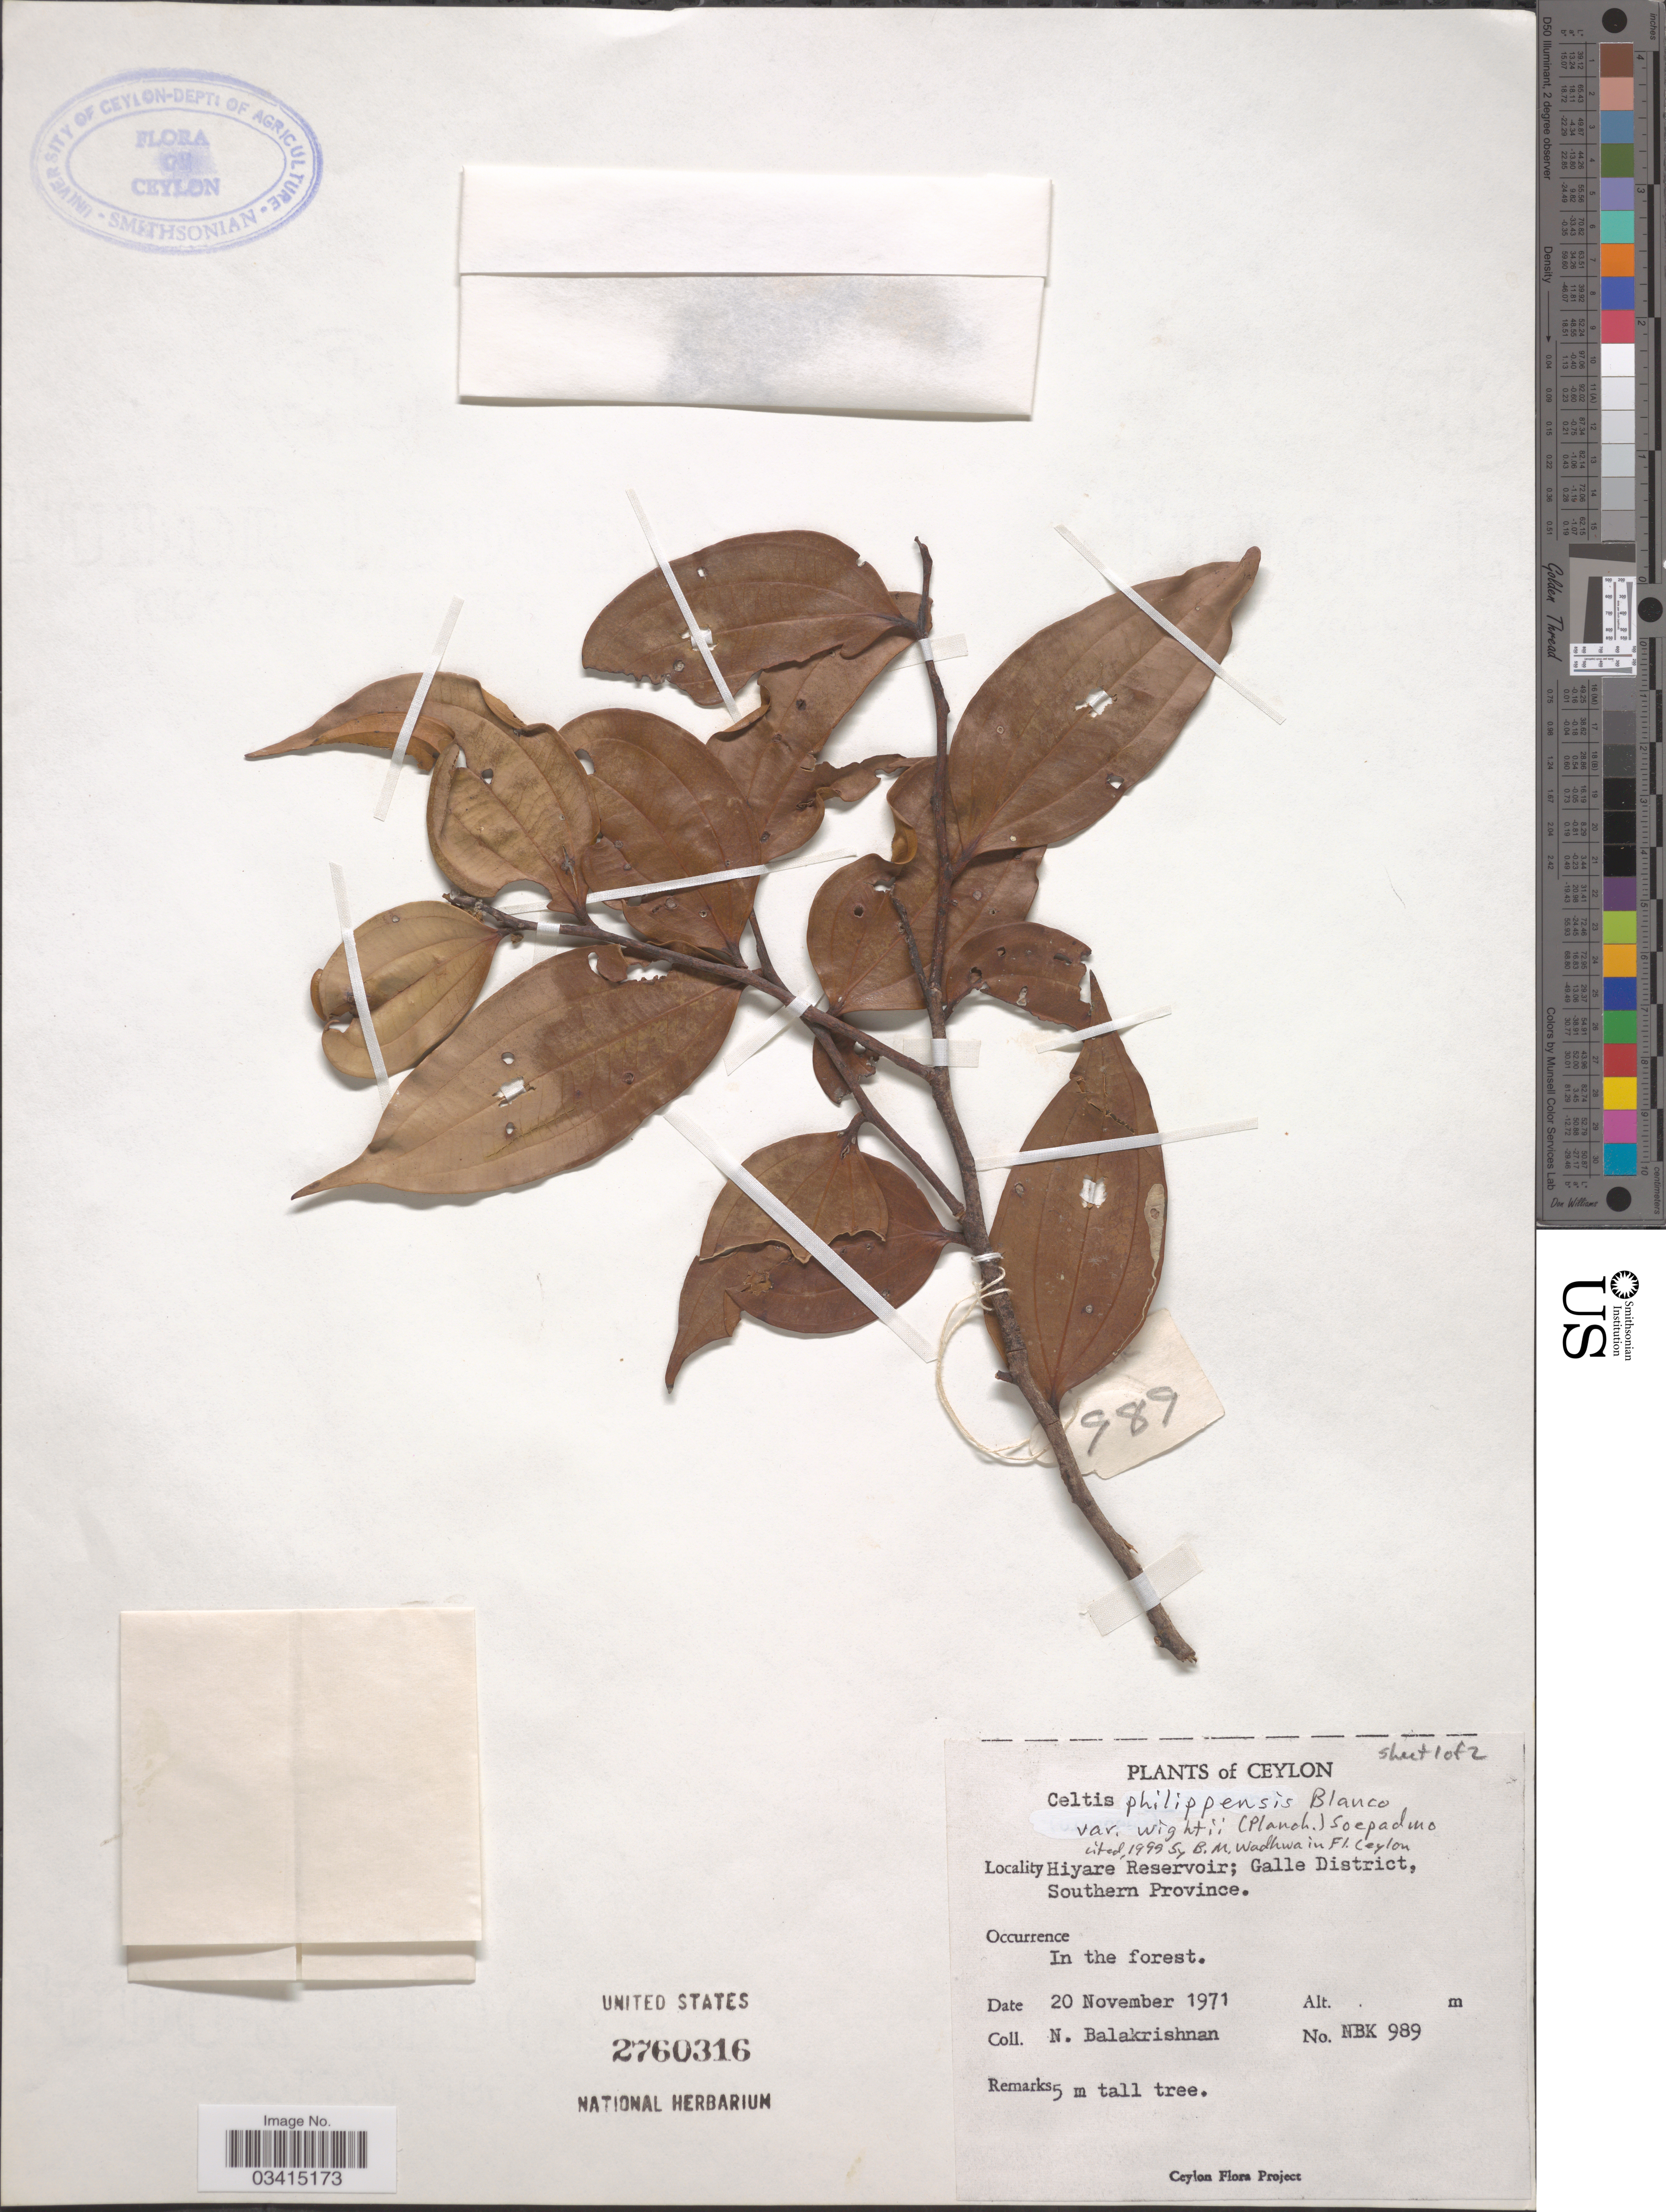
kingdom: Plantae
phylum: Tracheophyta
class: Magnoliopsida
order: Rosales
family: Cannabaceae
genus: Celtis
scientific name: Celtis philippensis var. wightii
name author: (Planch.) Soepadmo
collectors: N. Balakrishnan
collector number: NBK989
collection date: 1971-11-20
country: Sri Lanka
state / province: Southern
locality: Ceylon. Hiyare Reservoir; Galle District.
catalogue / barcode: US 2760316